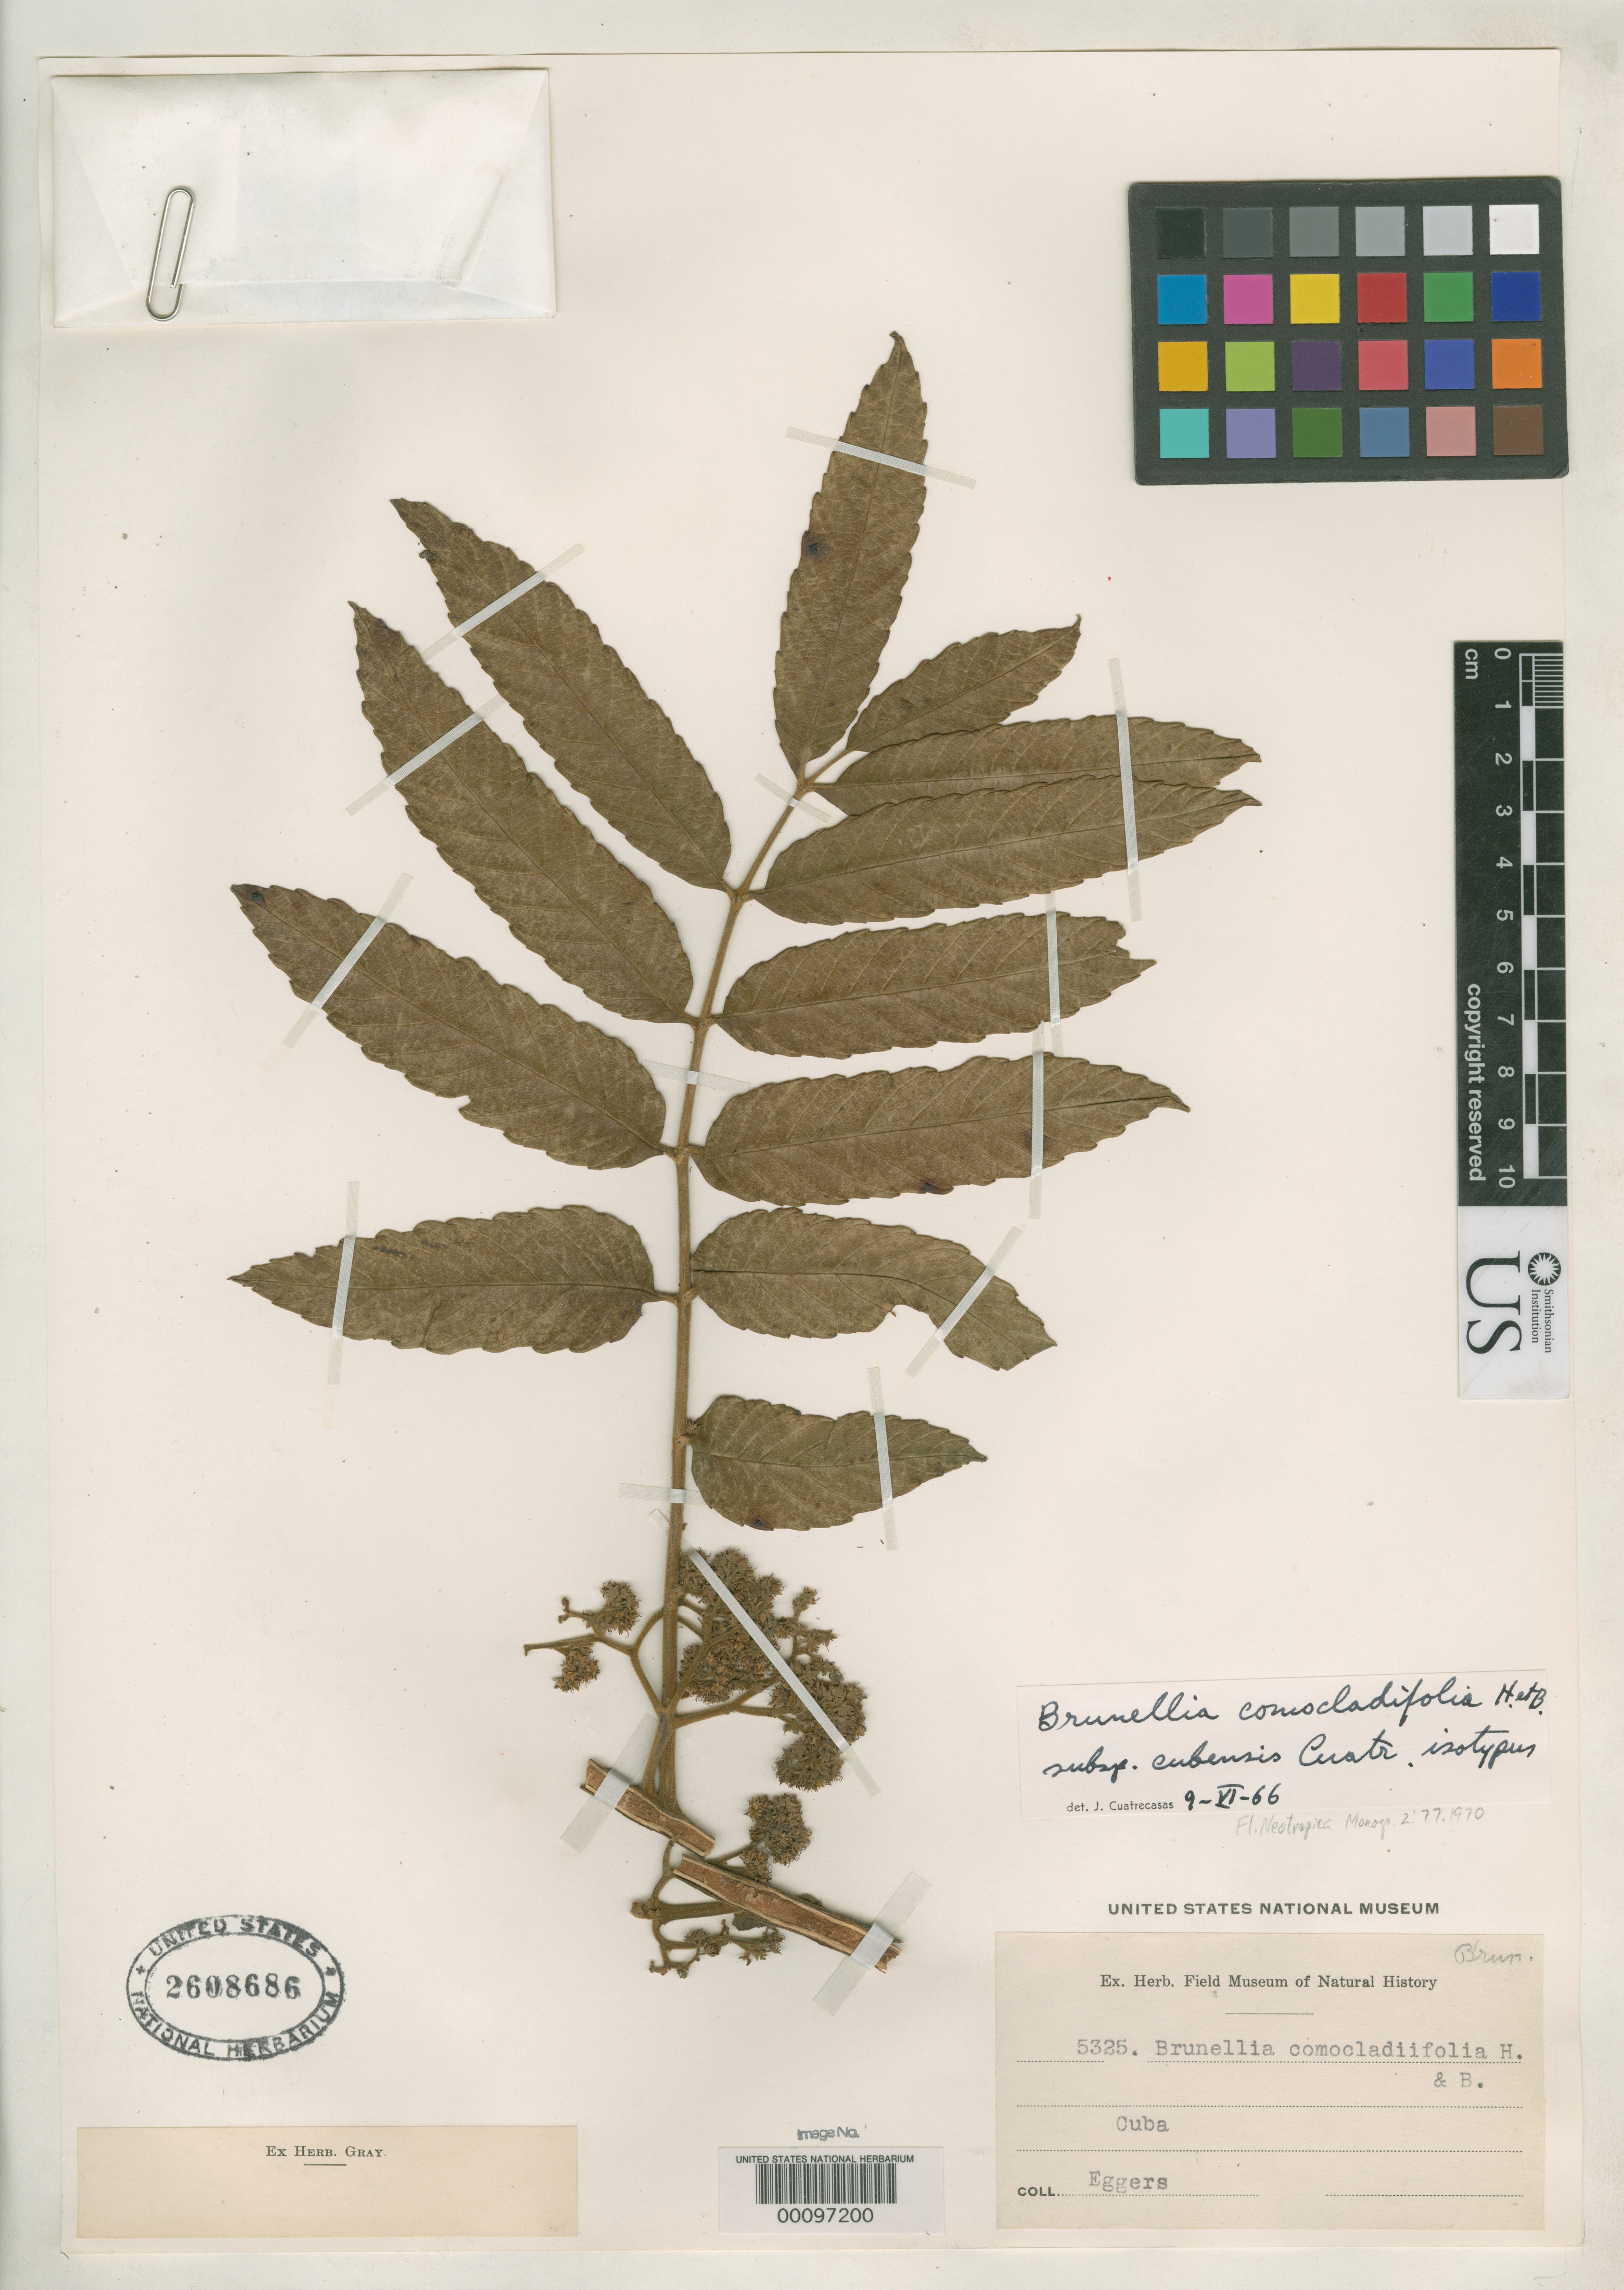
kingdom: Plantae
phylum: Tracheophyta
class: Magnoliopsida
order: Oxalidales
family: Brunelliaceae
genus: Brunellia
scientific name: Brunellia comocladifolia subsp. cubensis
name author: Cuatrec.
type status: Isotype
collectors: H. F. A. von Eggers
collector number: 5325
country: Cuba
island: Greater Antilles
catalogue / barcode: US 2608686